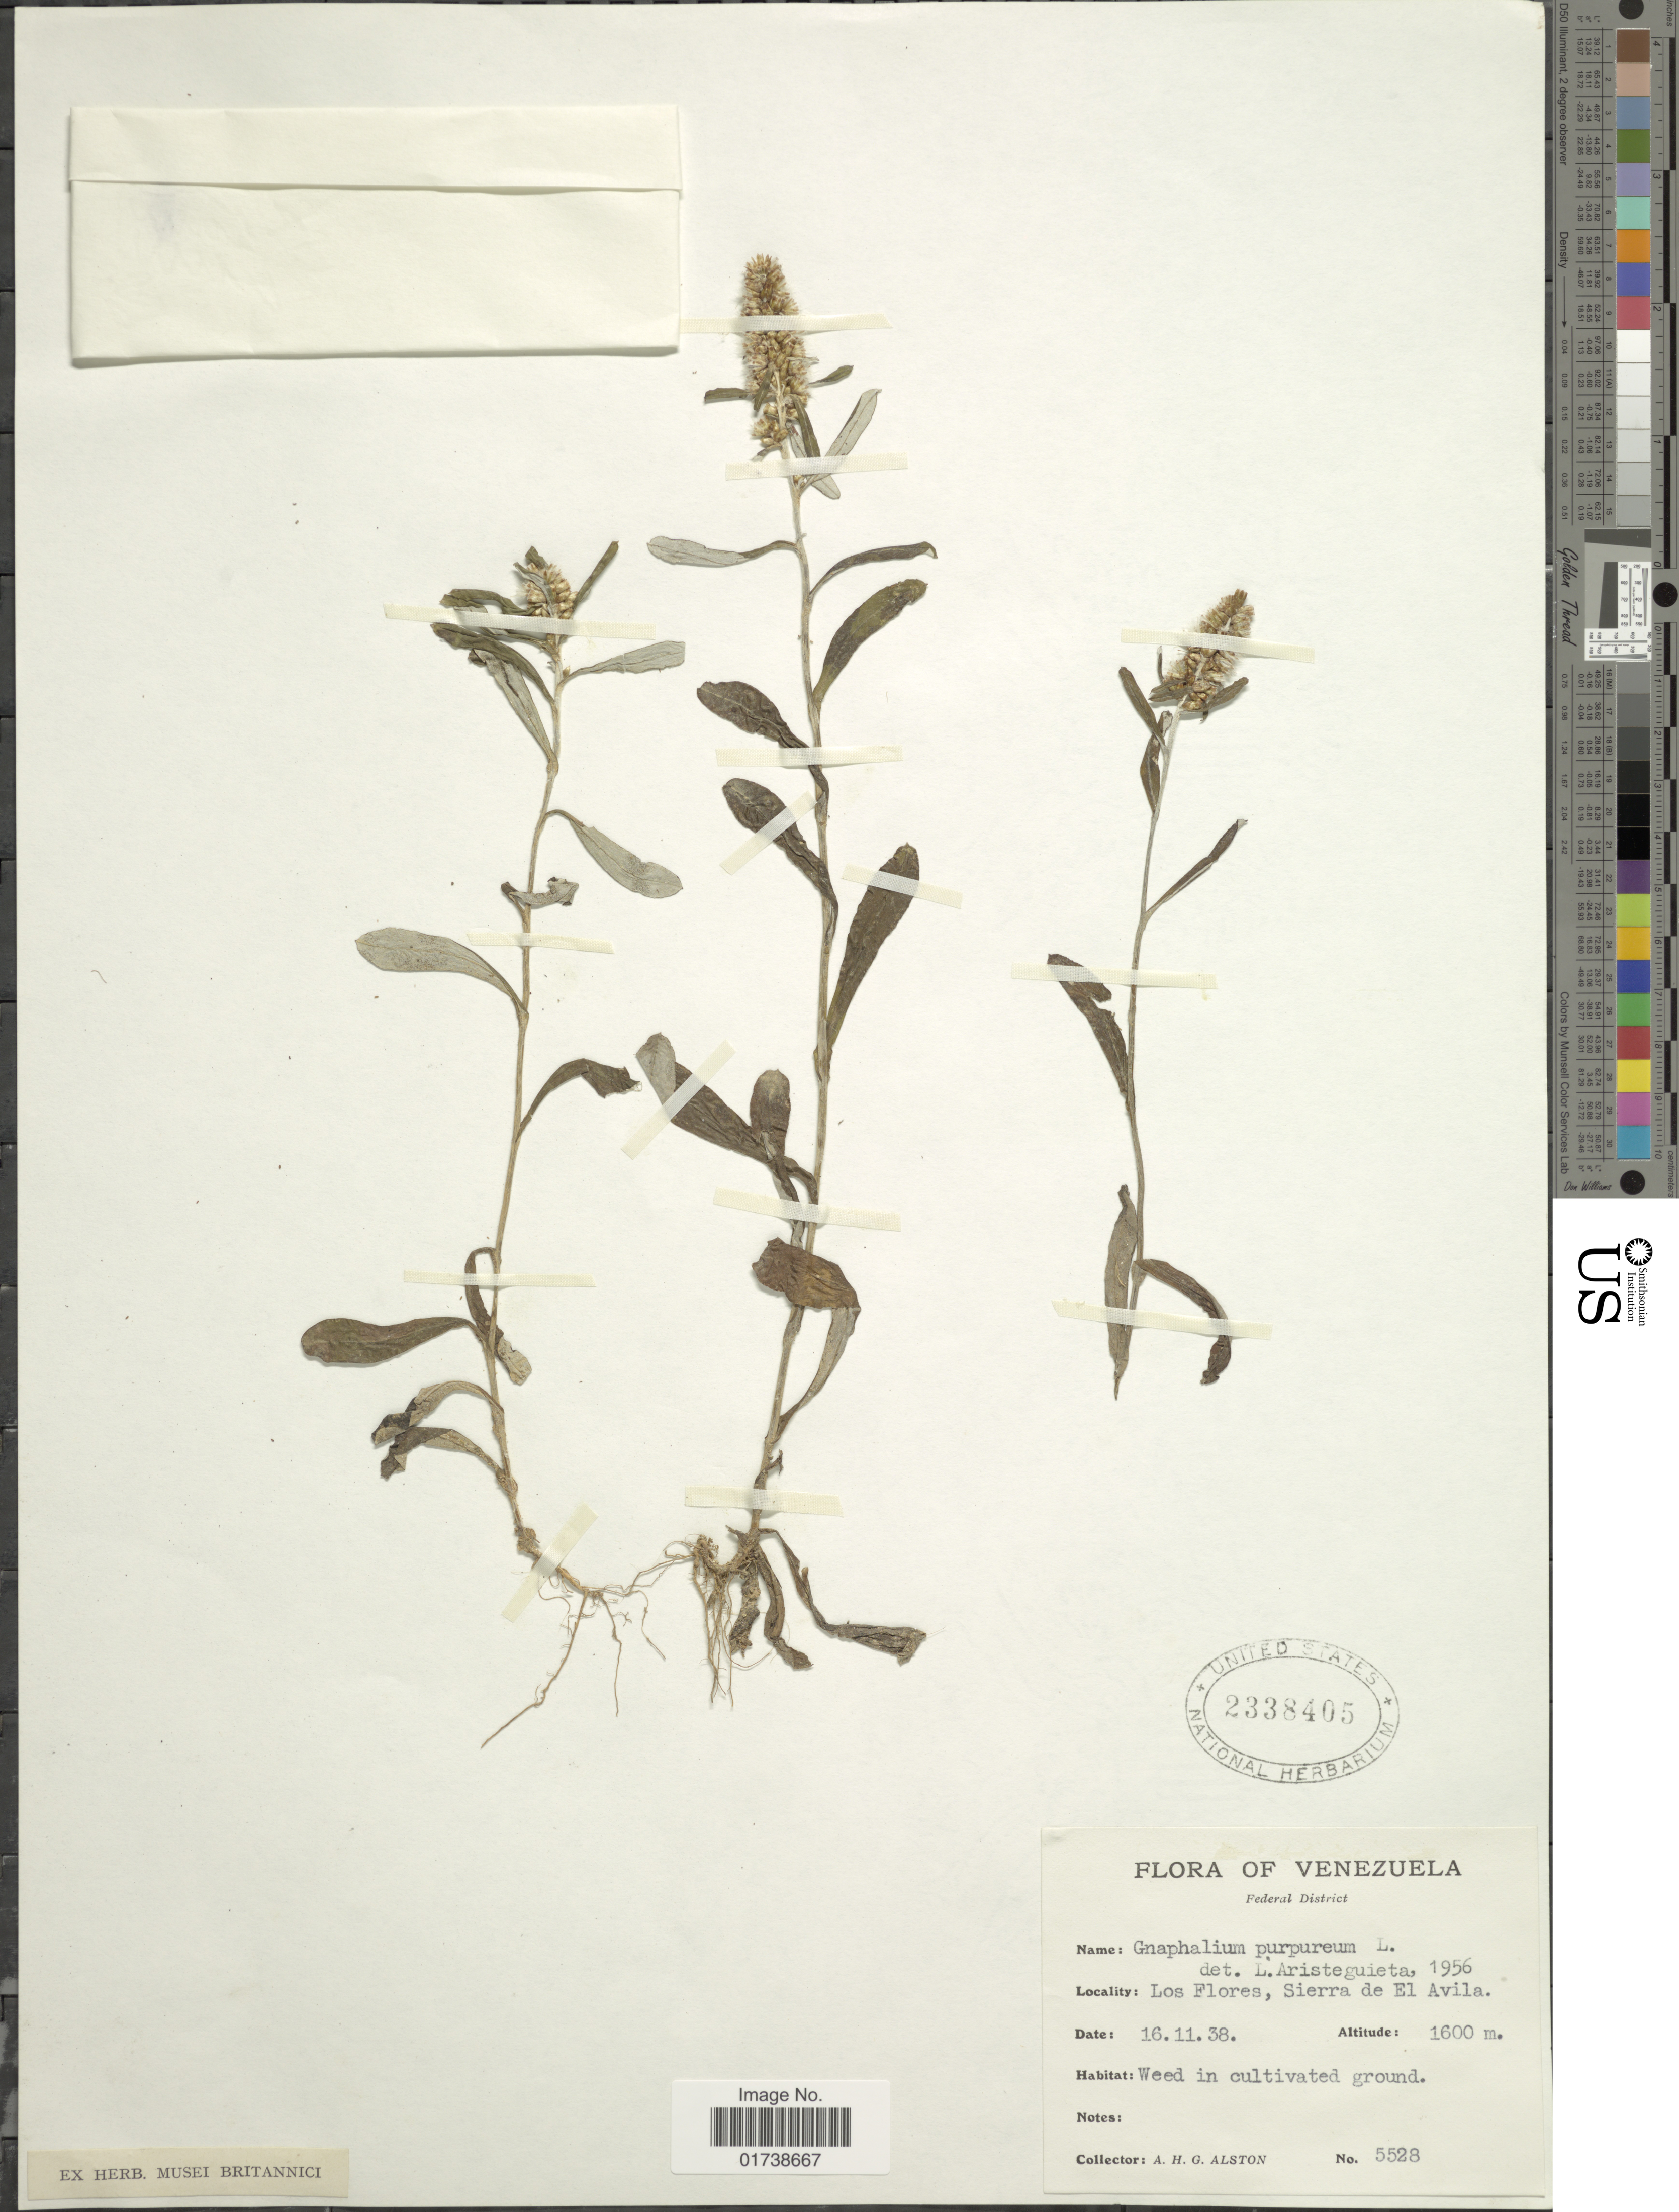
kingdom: Plantae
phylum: Tracheophyta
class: Magnoliopsida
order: Asterales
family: Asteraceae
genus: Gamochaeta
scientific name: Gamochaeta purpurea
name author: (L.) Cabrera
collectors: A. H. Alston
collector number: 5528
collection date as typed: Transcribed d/m/y: 16/11/38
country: Venezuela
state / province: Miranda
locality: Federal District, Los Flores, Sierra de El Avila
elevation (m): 1600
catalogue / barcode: US 2338405